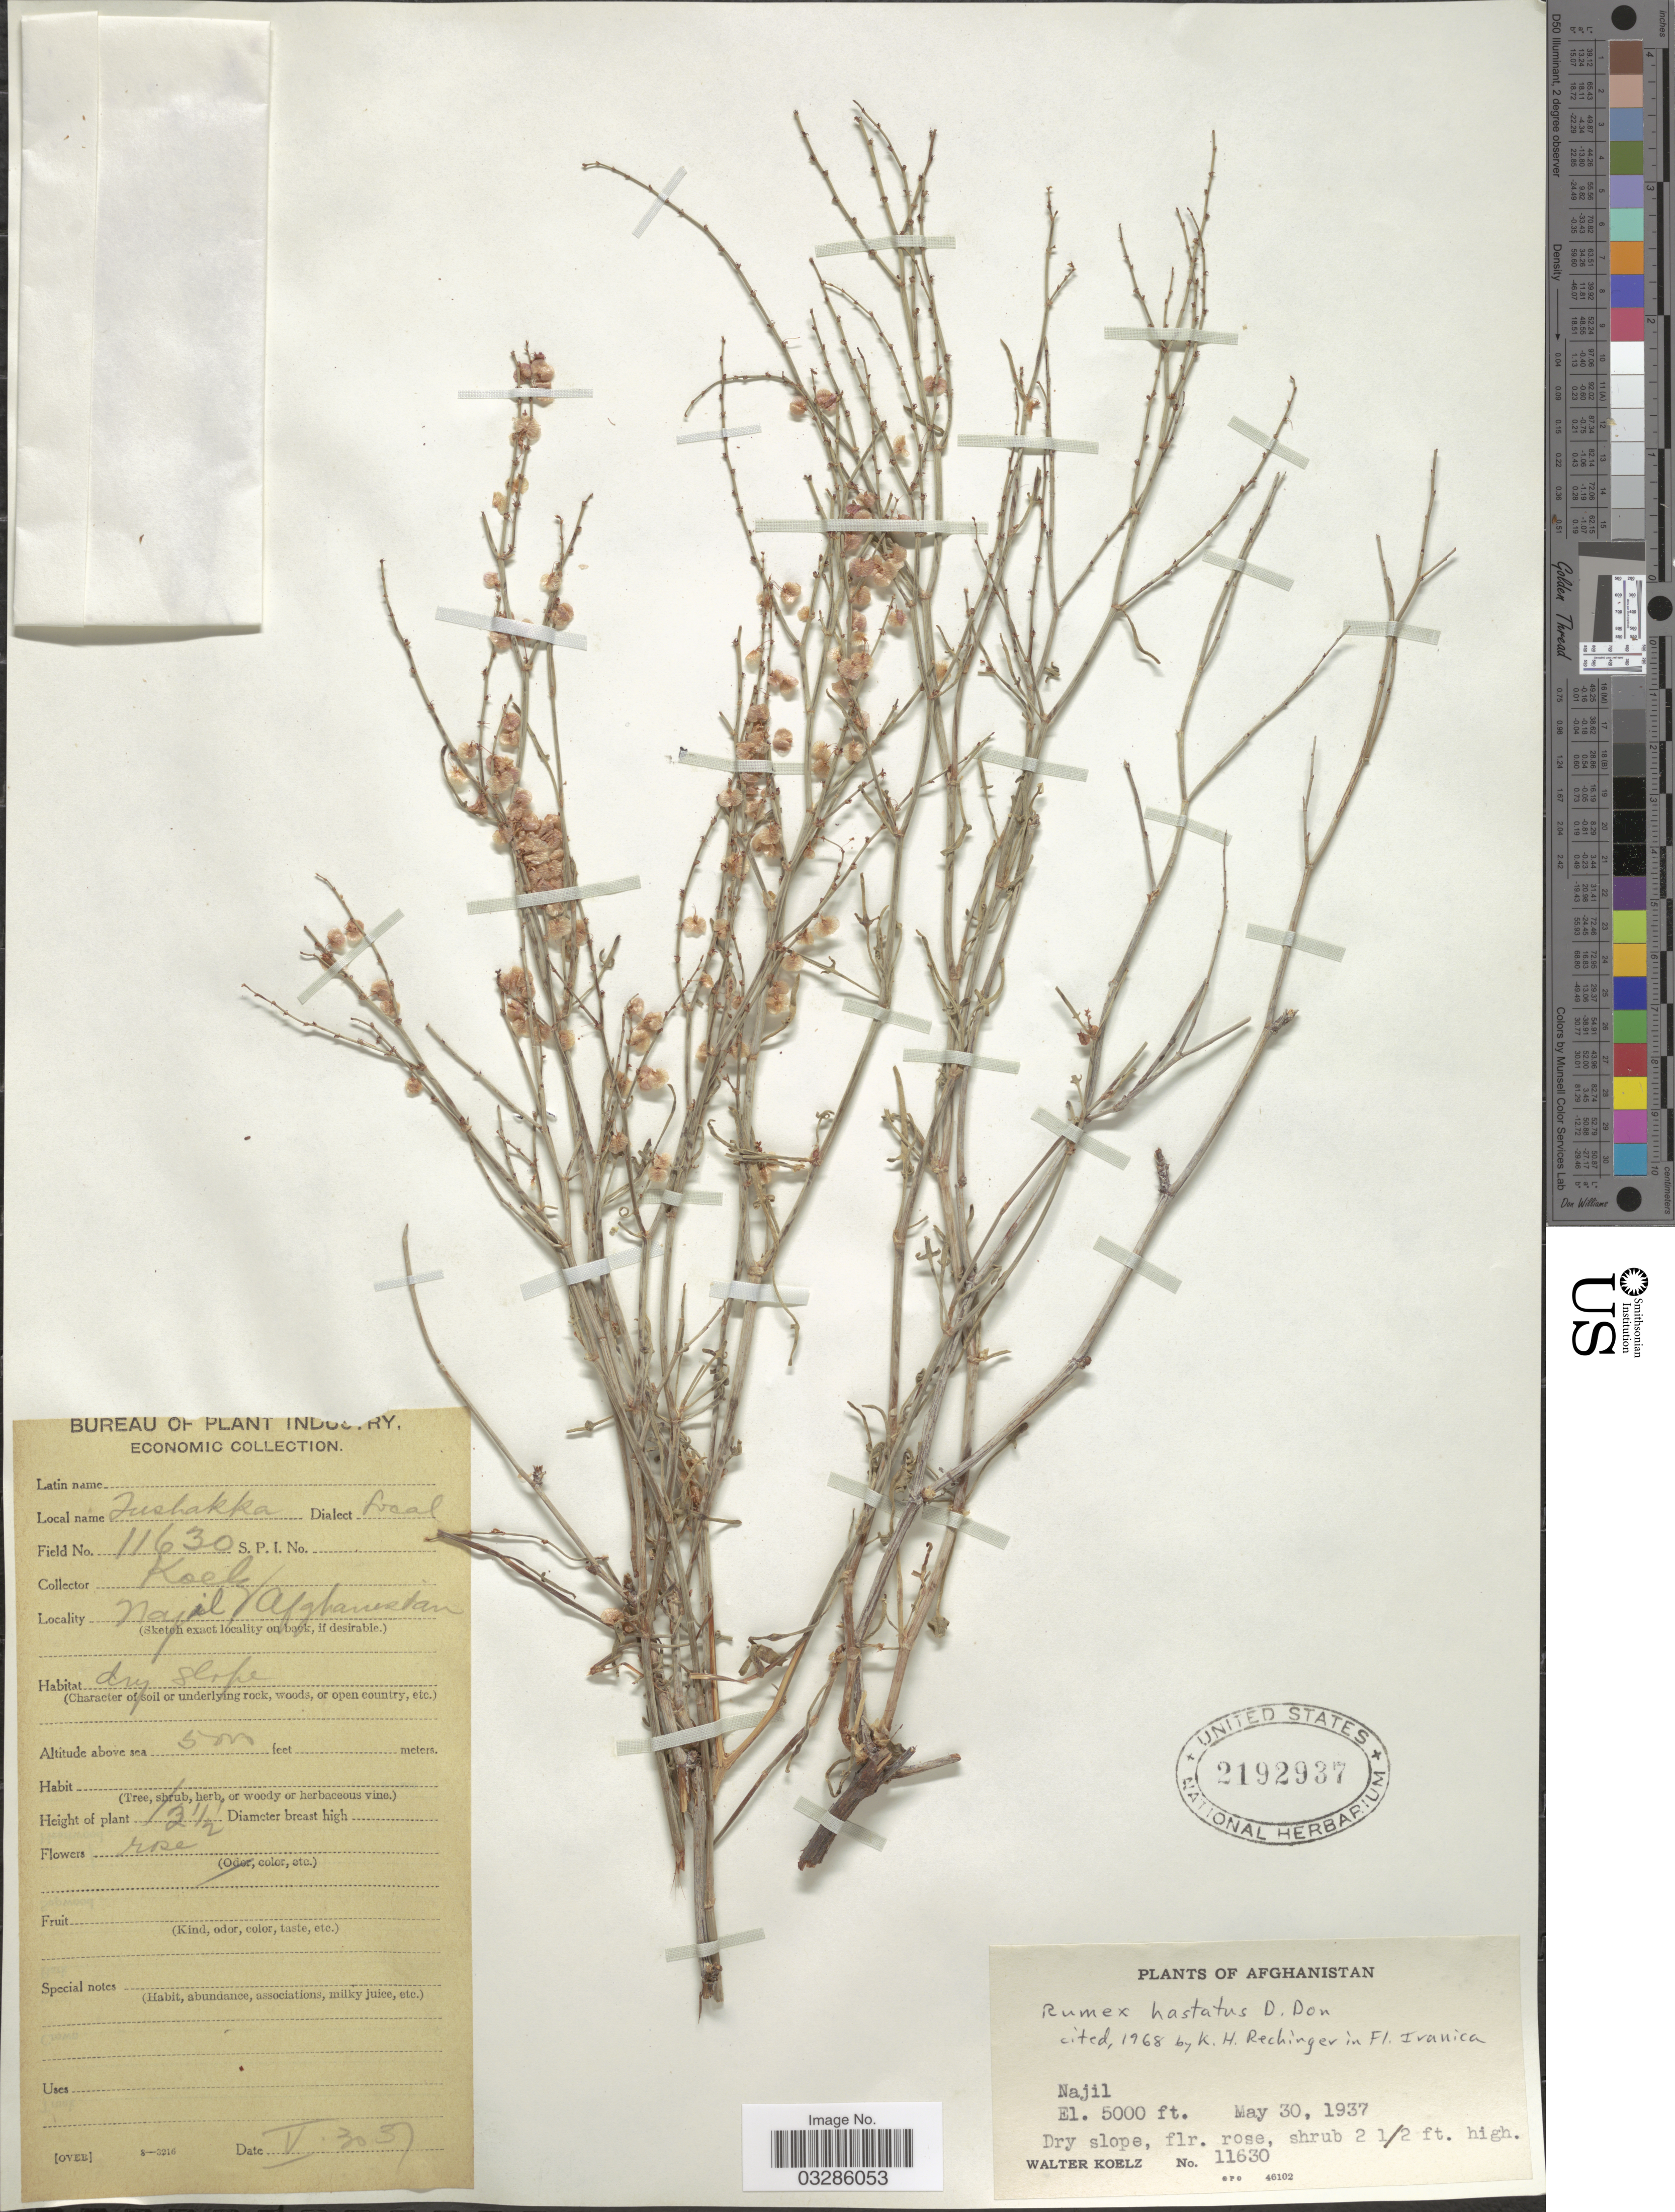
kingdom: Plantae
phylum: Tracheophyta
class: Magnoliopsida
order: Caryophyllales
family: Polygonaceae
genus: Rumex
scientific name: Rumex hastatus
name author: D. Don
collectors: W. N. Koelz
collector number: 11630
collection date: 1937-05-30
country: Afghanistan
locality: Najil.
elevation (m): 1524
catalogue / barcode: US 2192937